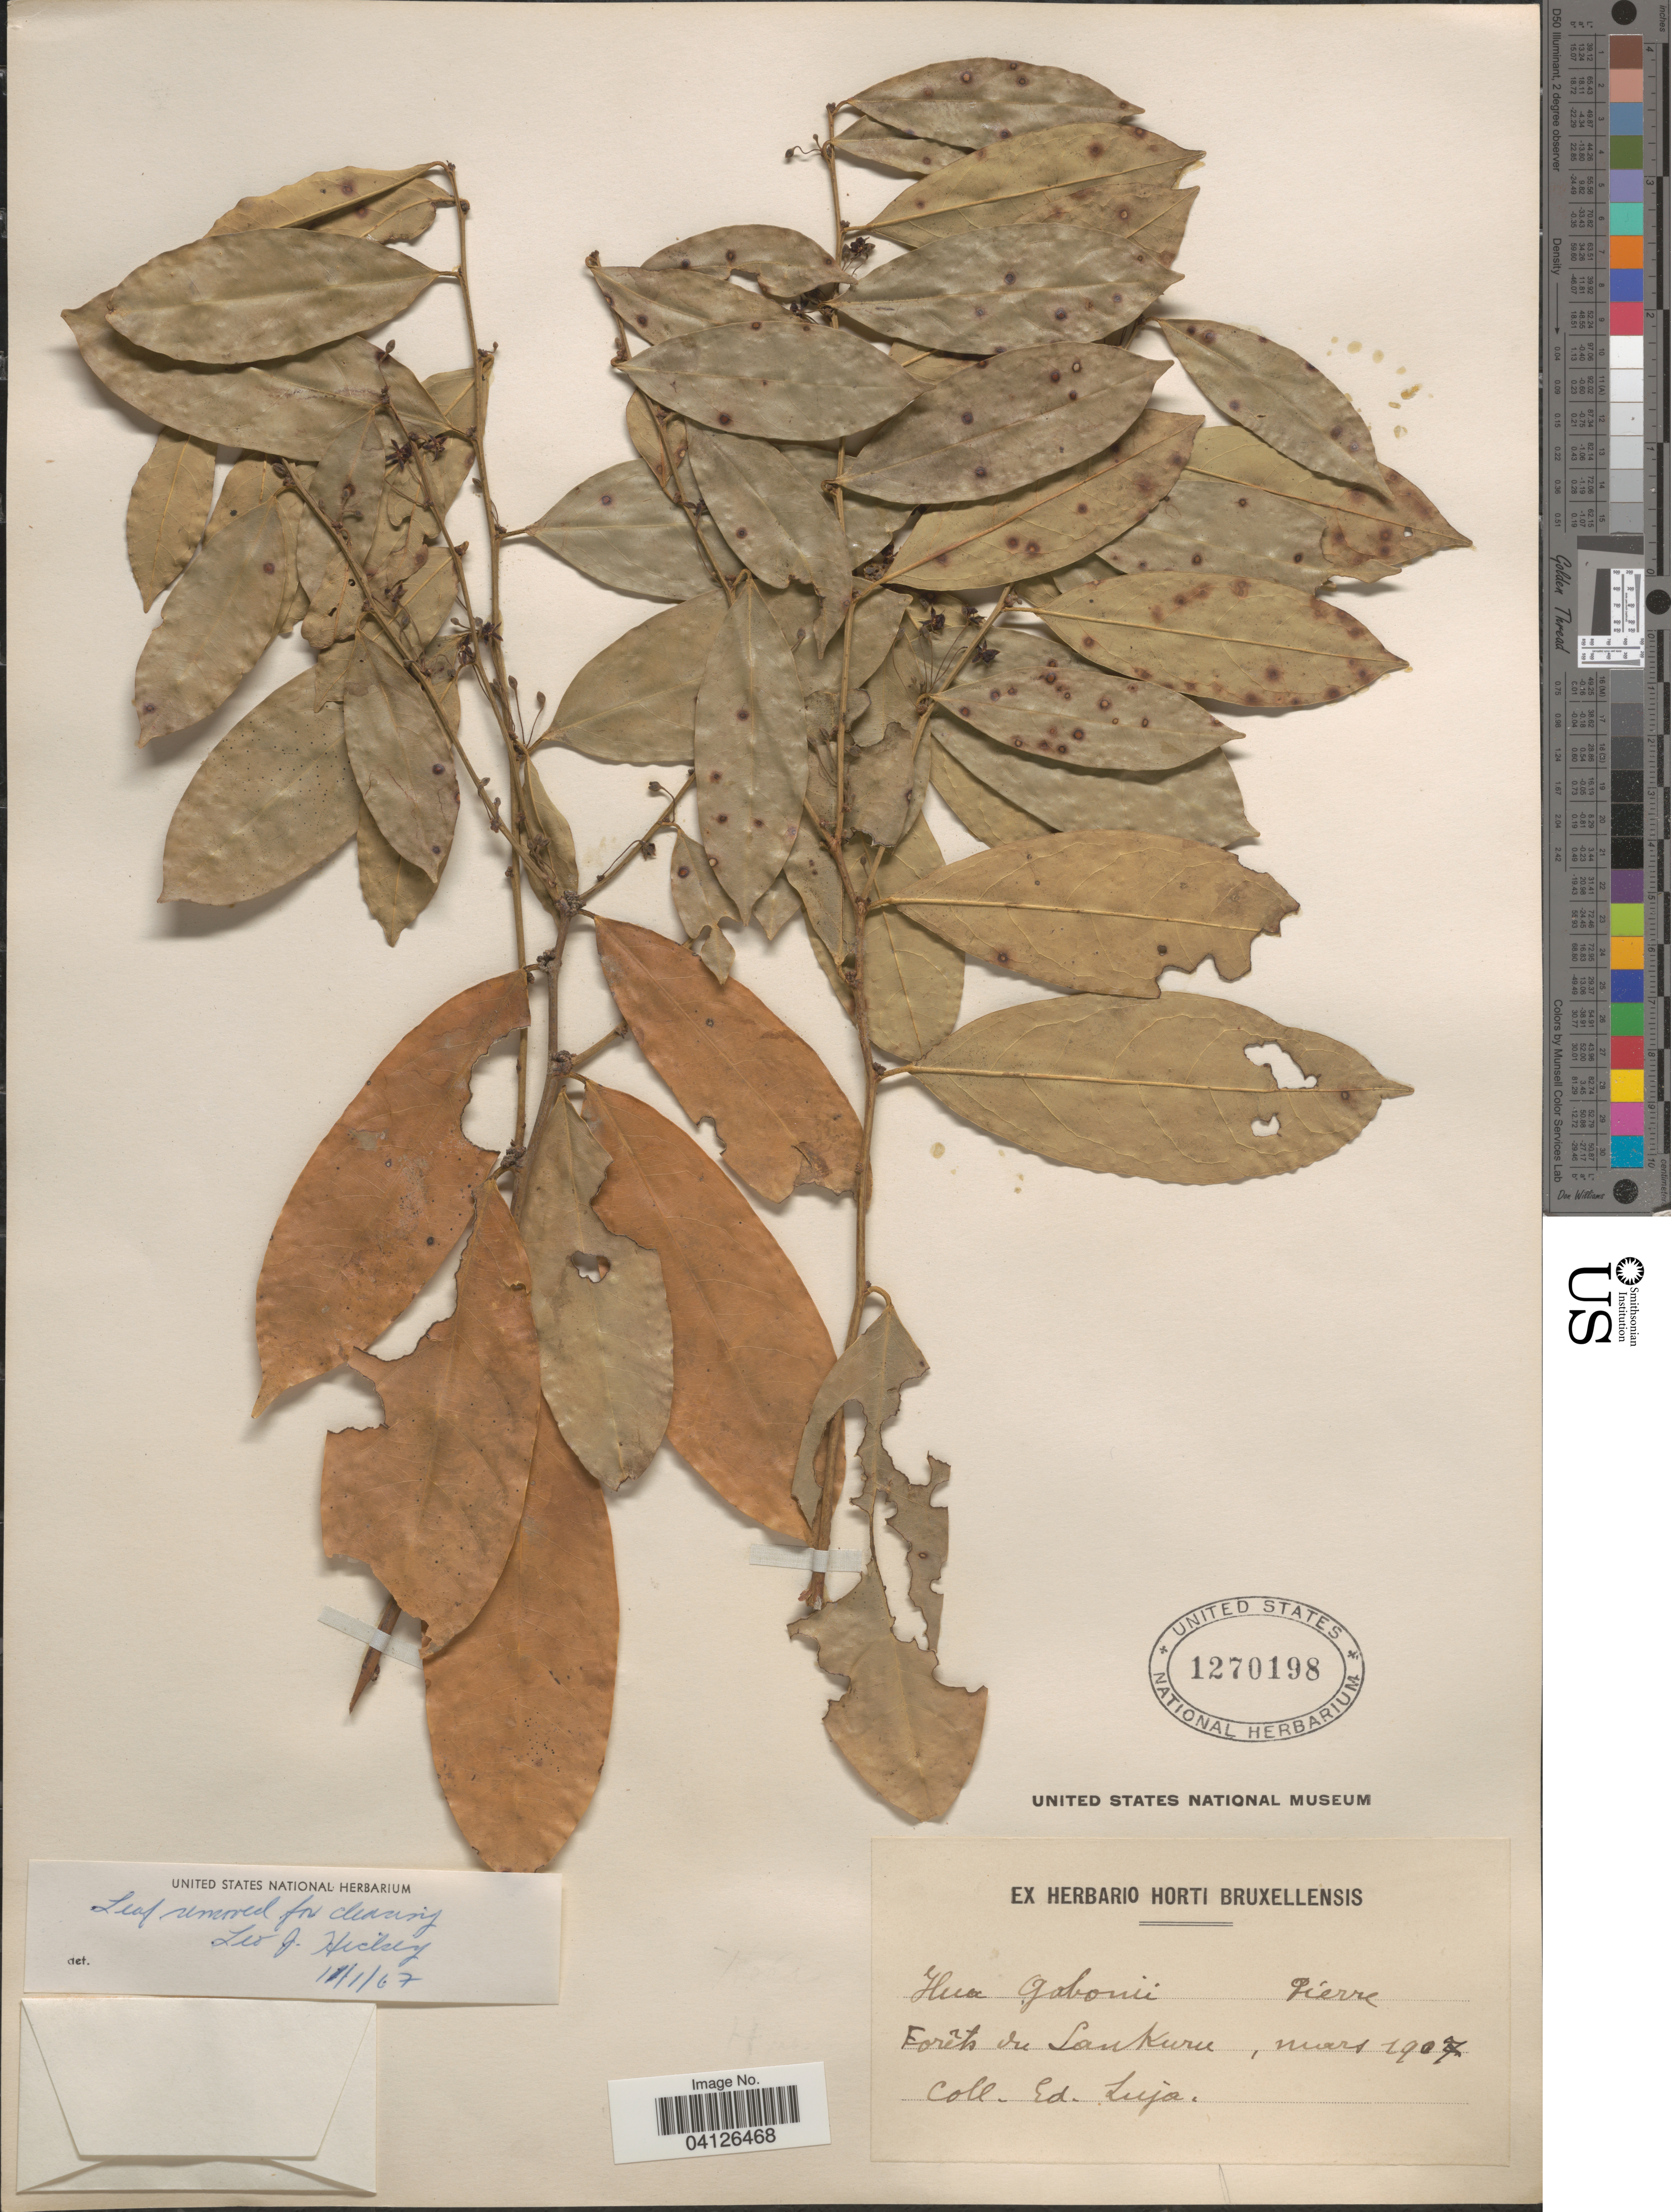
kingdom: Plantae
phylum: Tracheophyta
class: Magnoliopsida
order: Oxalidales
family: Huaceae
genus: Hua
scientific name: Hua gabonii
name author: Pierre ex De Wild.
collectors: E. Luja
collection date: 1907-03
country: Congo, Democratic Republic of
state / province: Sankuru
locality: Forêts du Sankuru.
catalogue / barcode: US 1270198